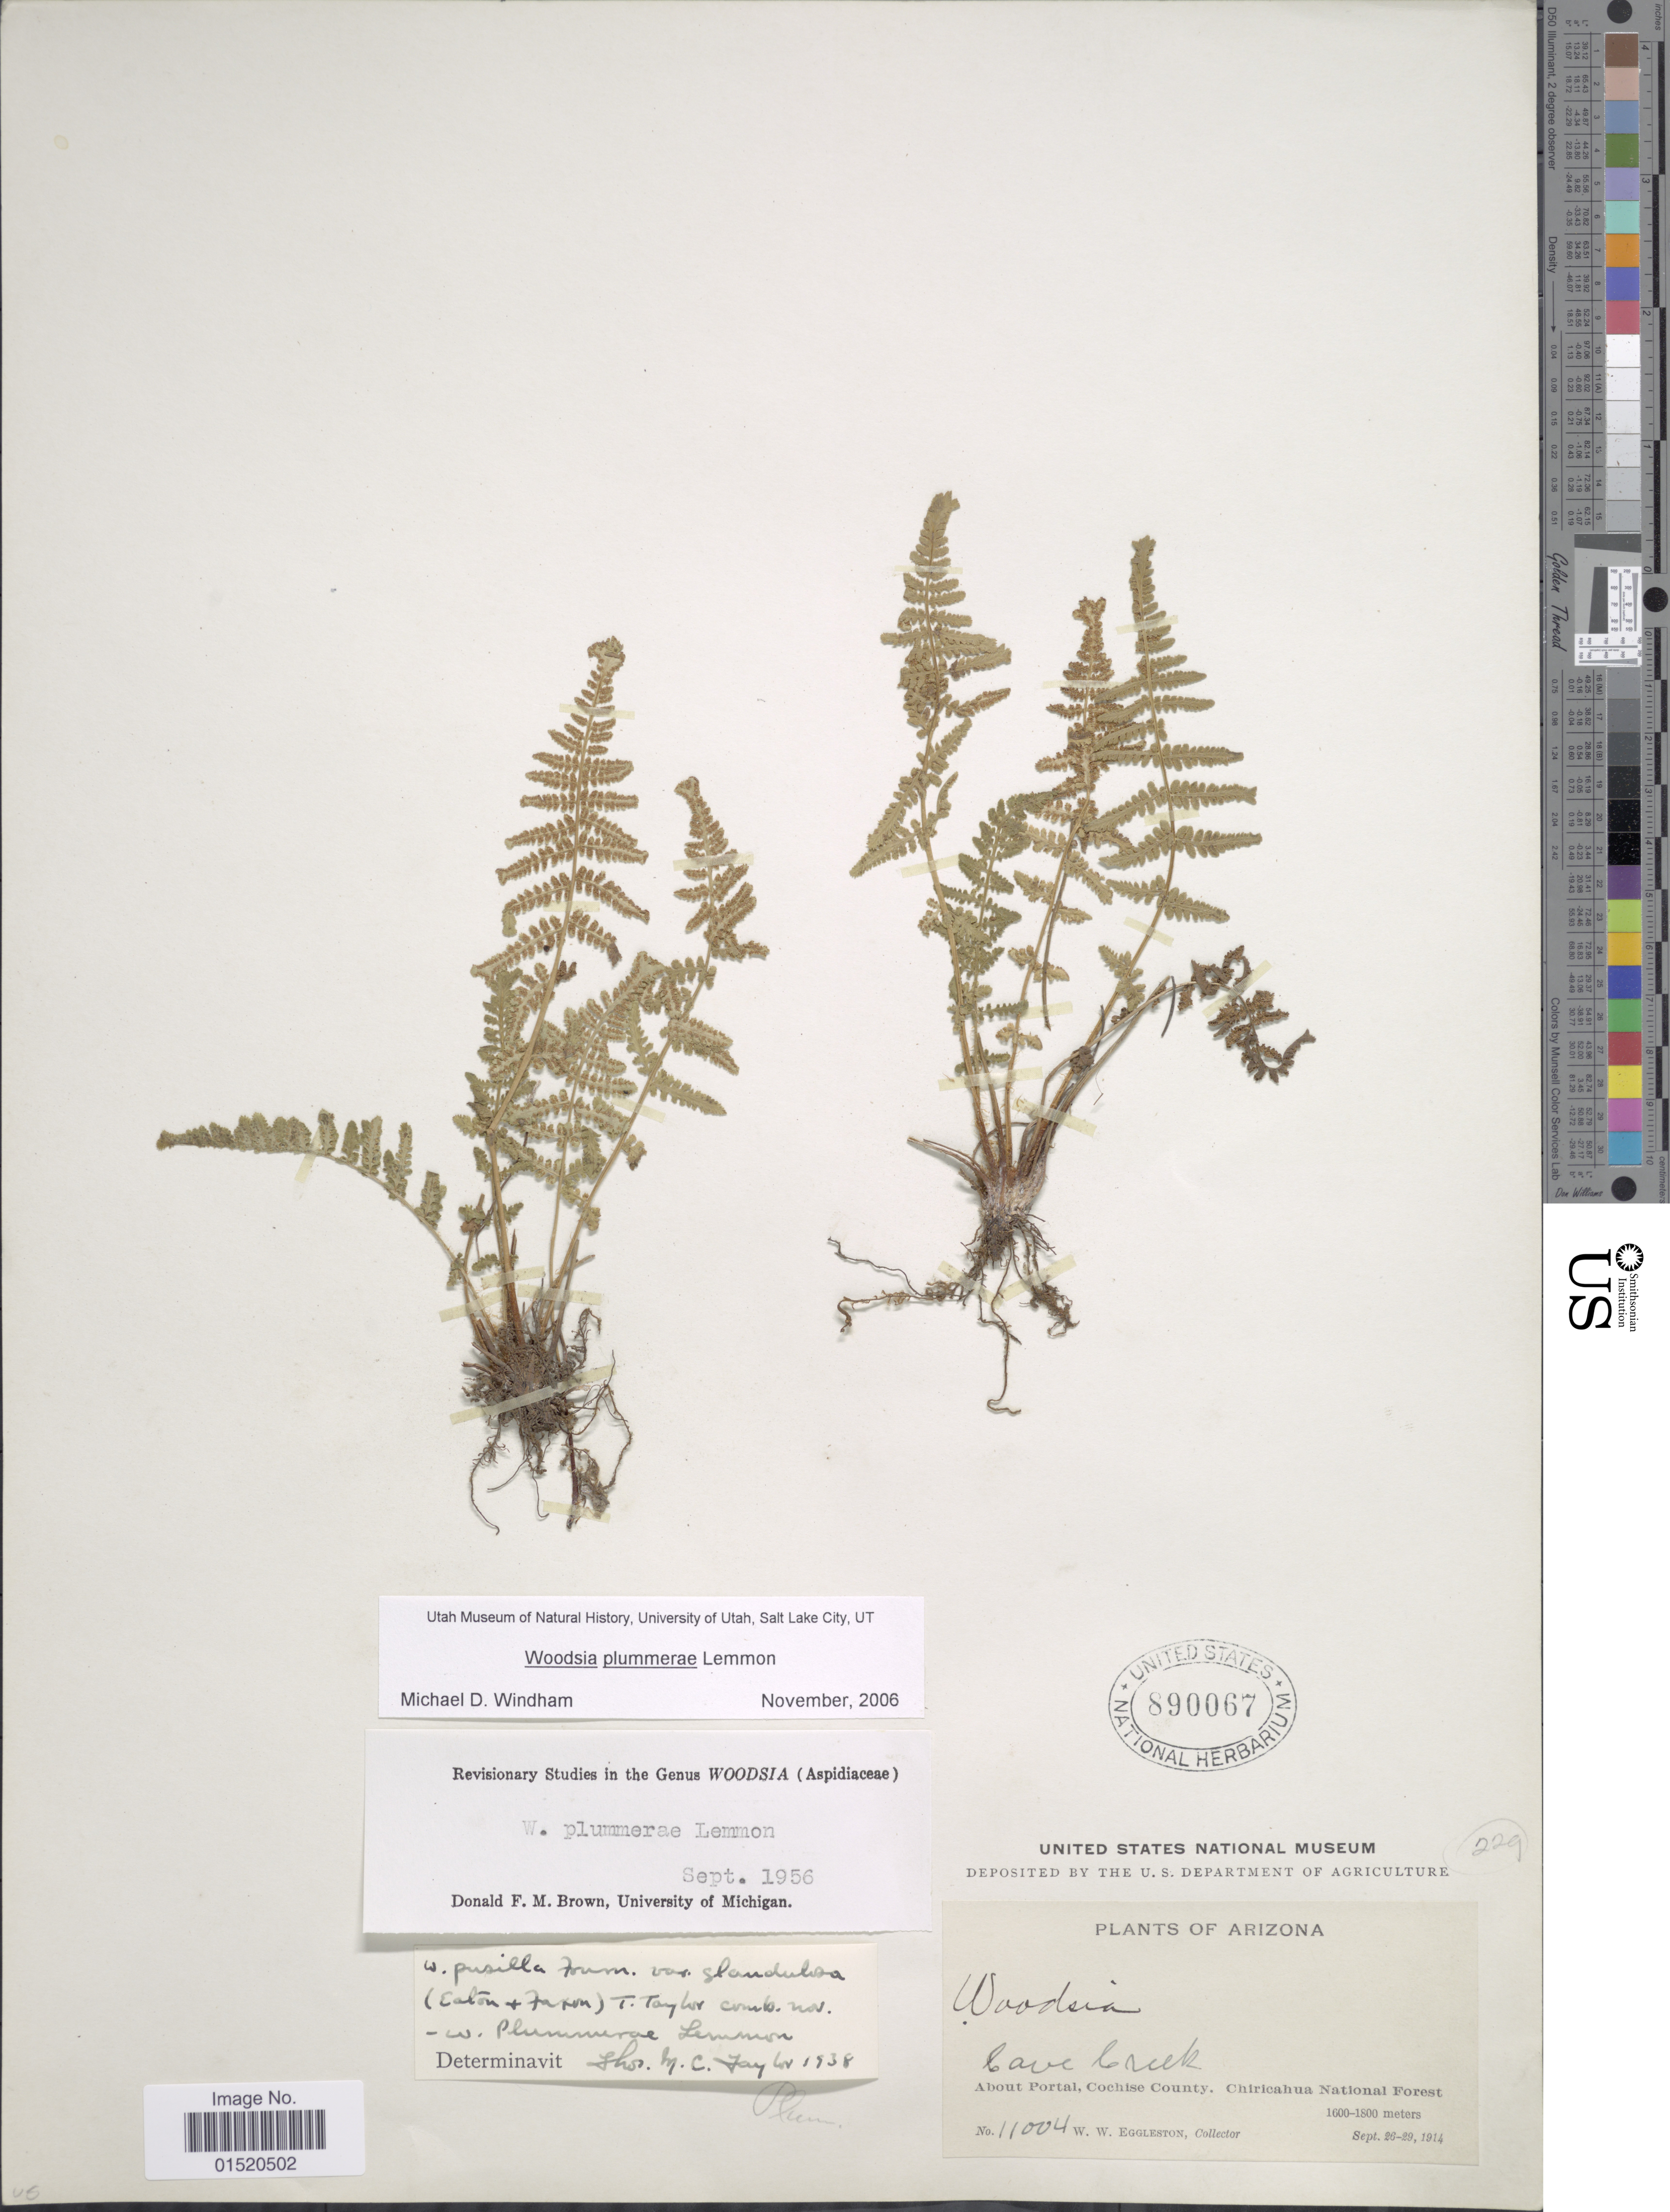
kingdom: Plantae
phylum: Tracheophyta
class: Polypodiopsida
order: Polypodiales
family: Woodsiaceae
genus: Woodsia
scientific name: Woodsia plummerae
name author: Lemmon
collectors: W. W. Eggleston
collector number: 11004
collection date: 1914-09-26/1914-09-29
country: United States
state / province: Arizona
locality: Cave Creek, About Portal, Cochise County, Chiricahua National Forest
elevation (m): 1600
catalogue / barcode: US 890067